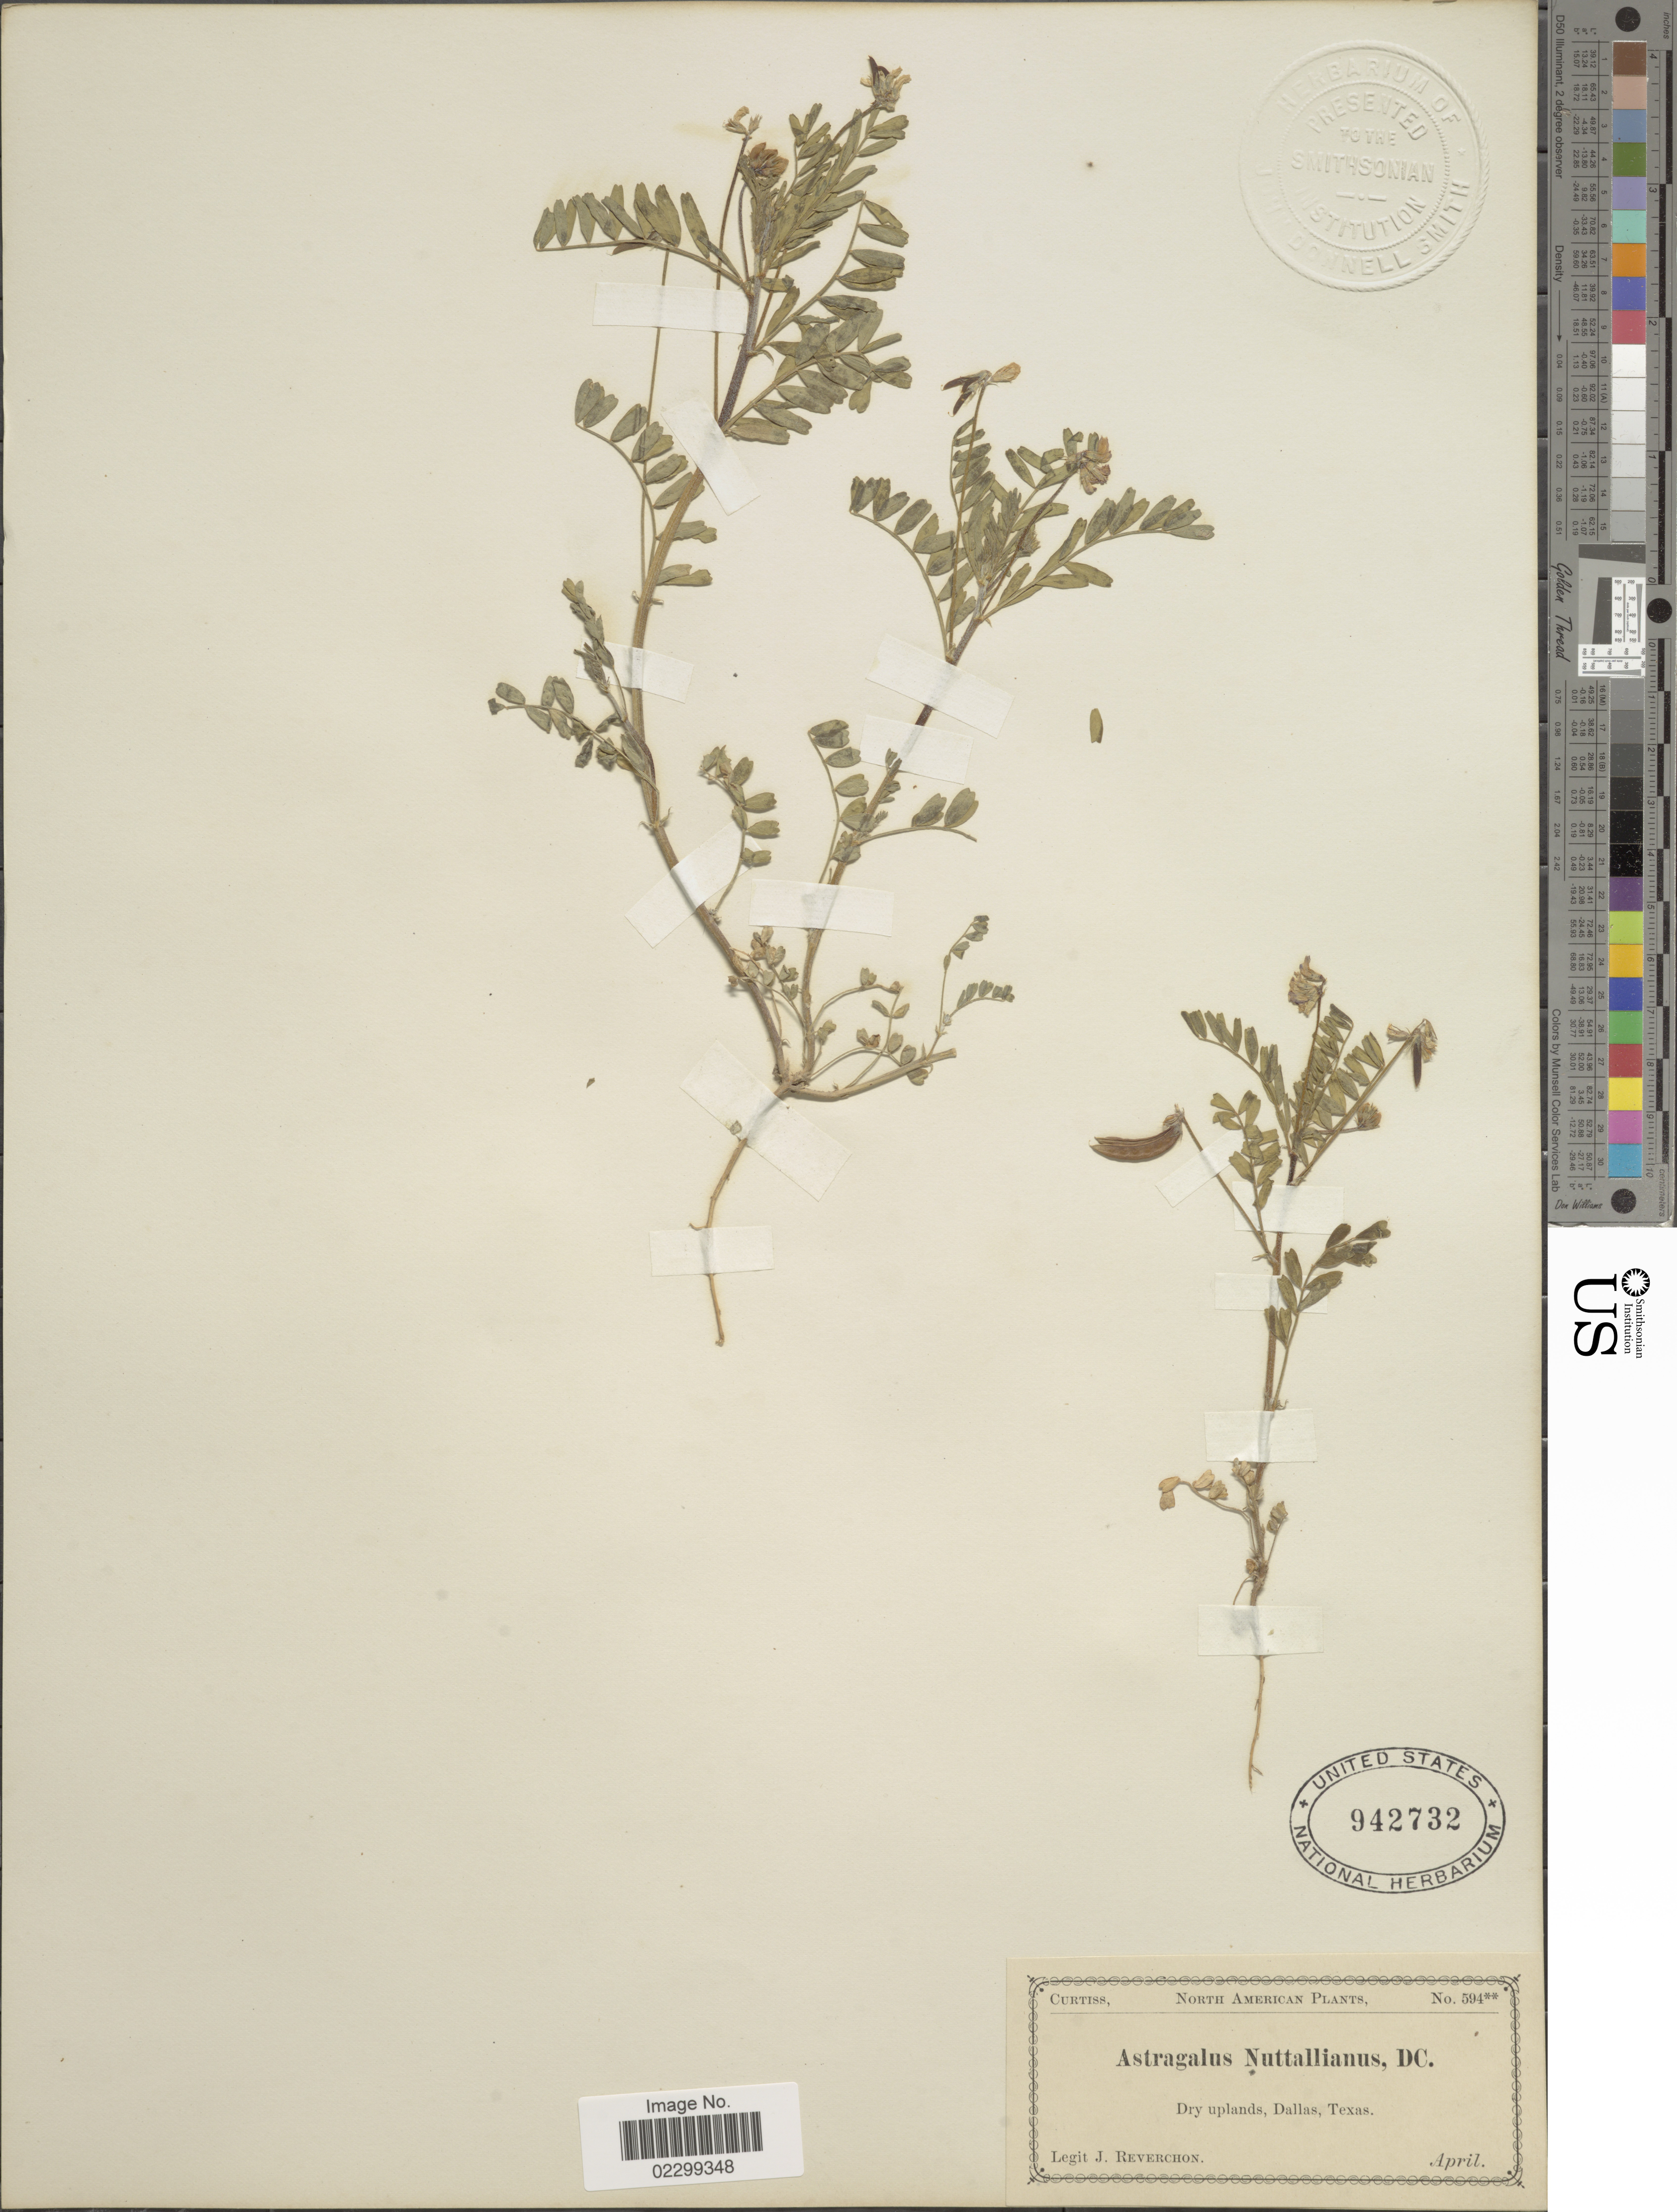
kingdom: Plantae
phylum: Tracheophyta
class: Magnoliopsida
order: Fabales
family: Fabaceae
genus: Astragalus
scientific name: Astragalus austrinus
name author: (Small) O.E. Schulz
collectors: J. Reverchon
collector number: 594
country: United States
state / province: Texas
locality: Dry uplands, Dallas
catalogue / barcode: US 942732